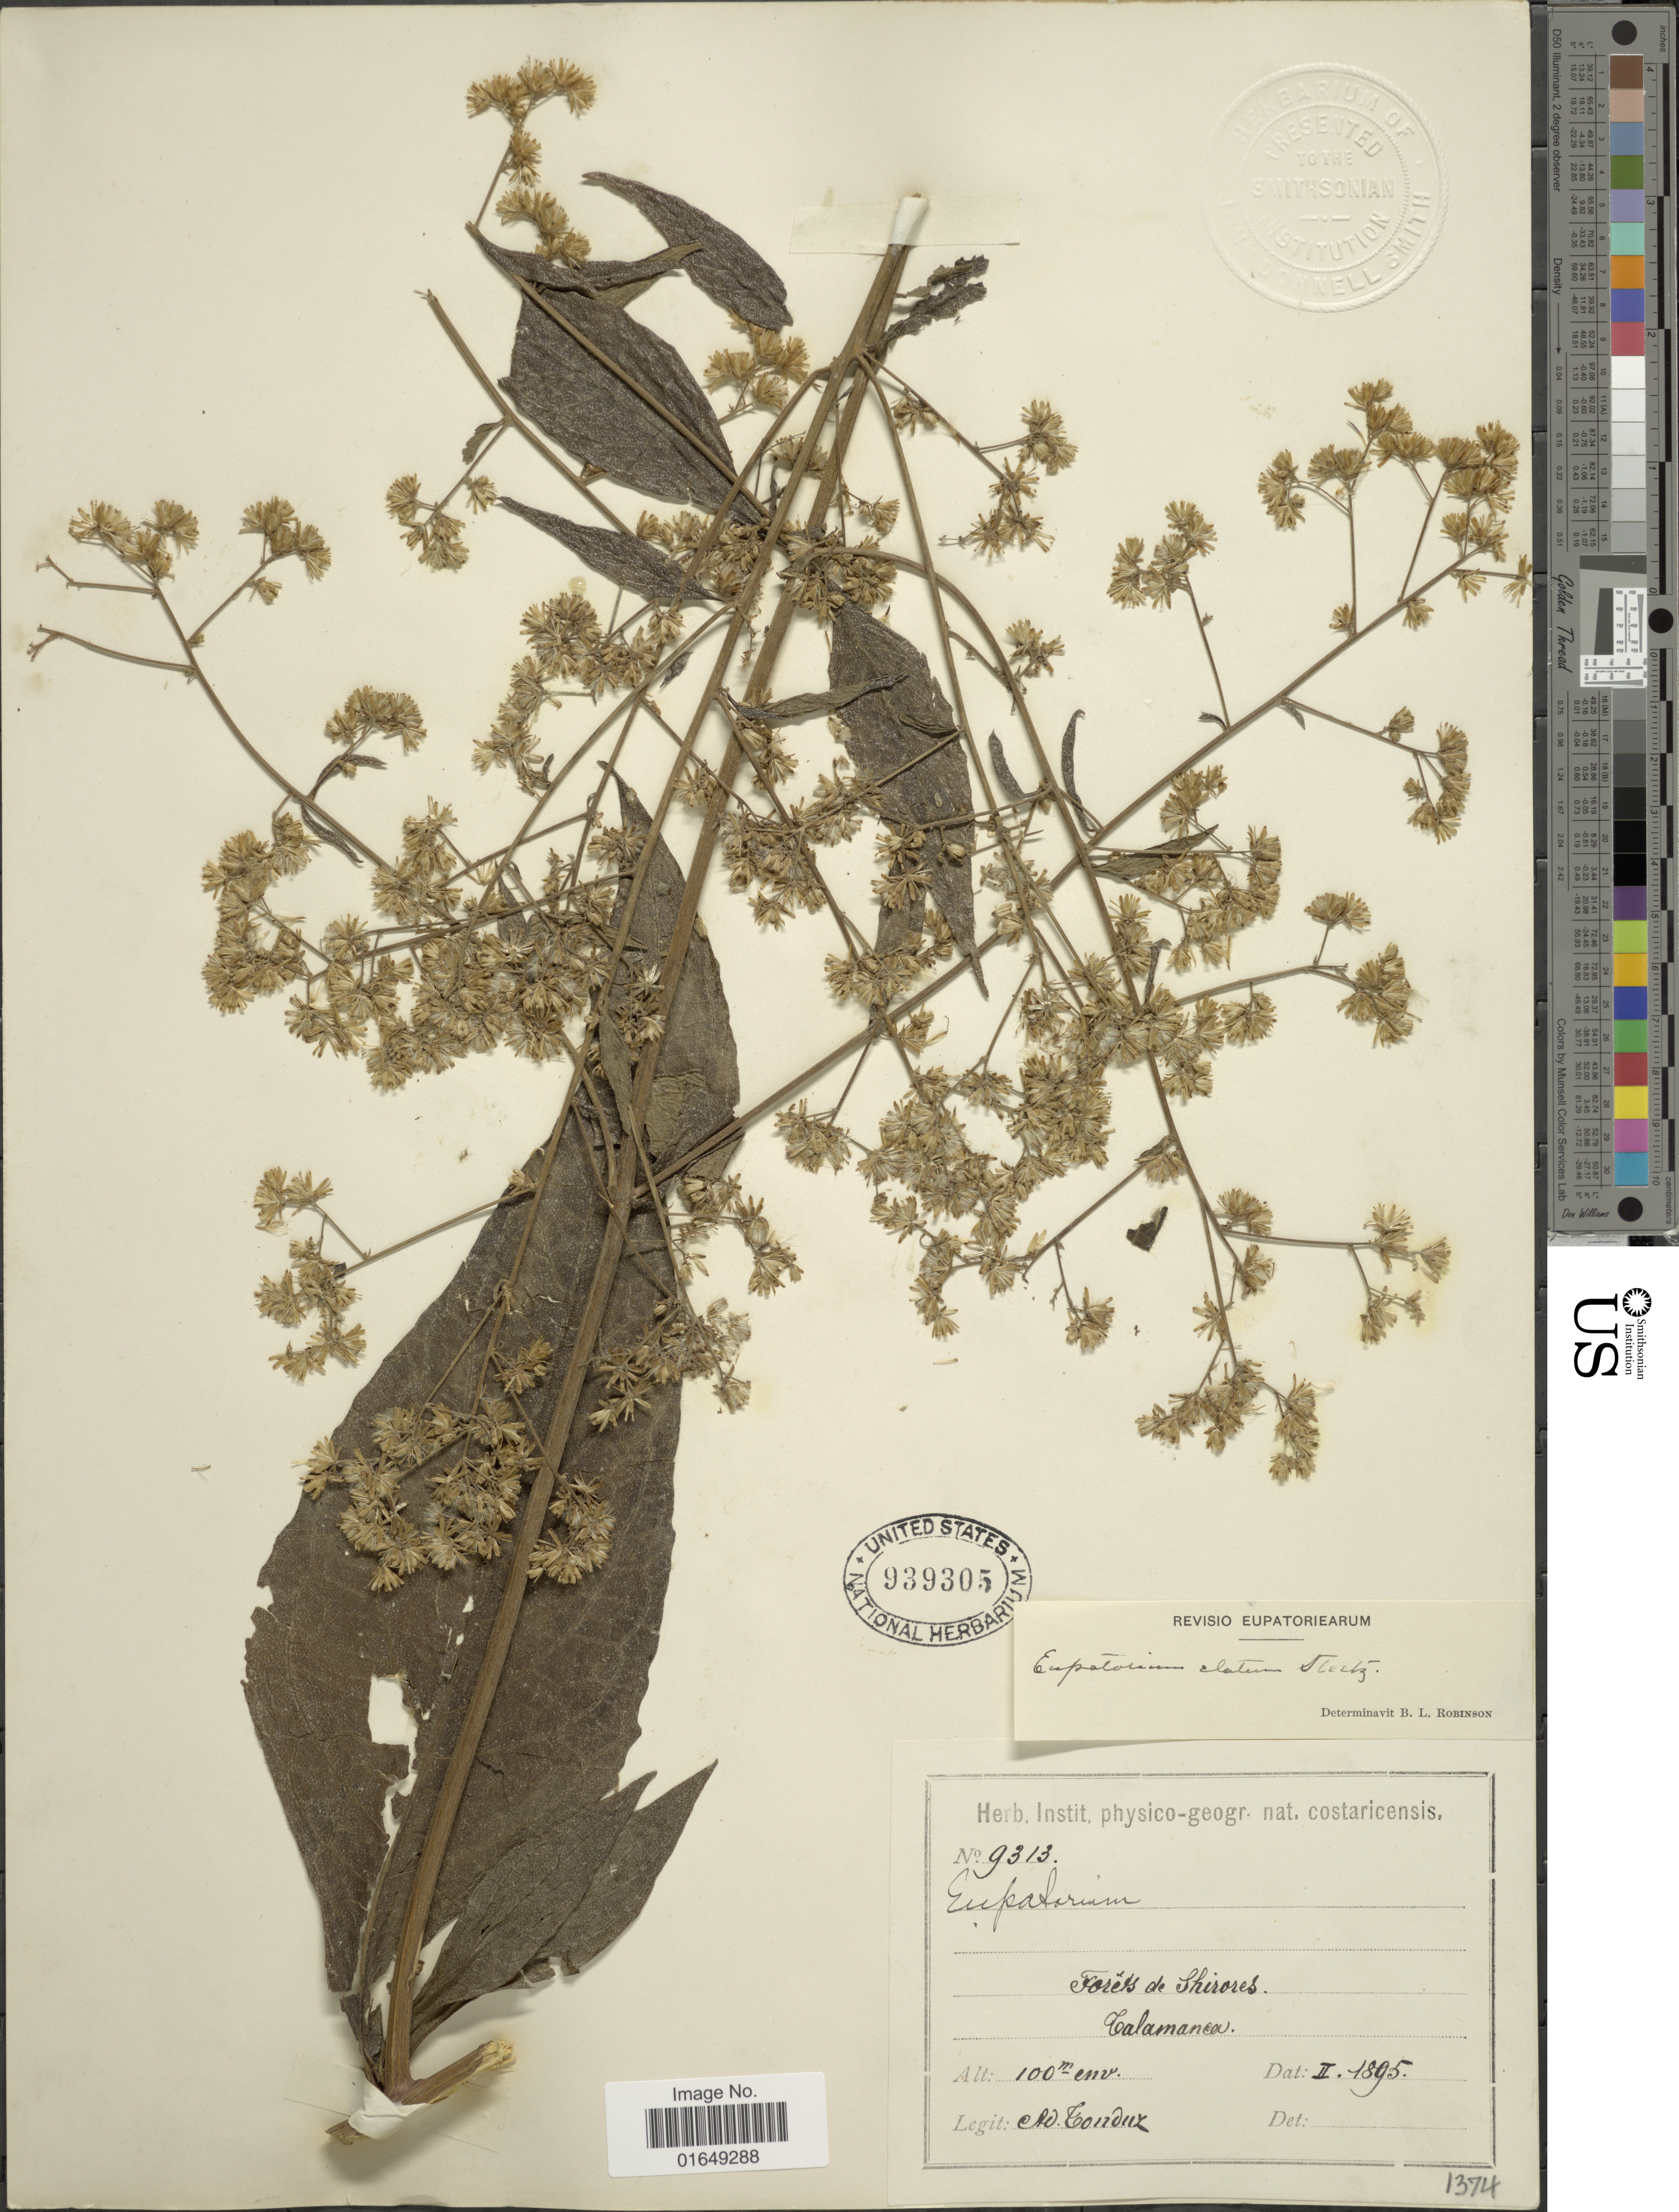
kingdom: Plantae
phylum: Tracheophyta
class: Magnoliopsida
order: Asterales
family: Asteraceae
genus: Ayapana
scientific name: Ayapana elata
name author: (Steetz) R.M. King & H. Rob.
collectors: A. Tonduz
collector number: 9313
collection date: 1895-02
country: Costa Rica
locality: Forets de Shirores, Talamanca.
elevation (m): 100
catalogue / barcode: US 939305